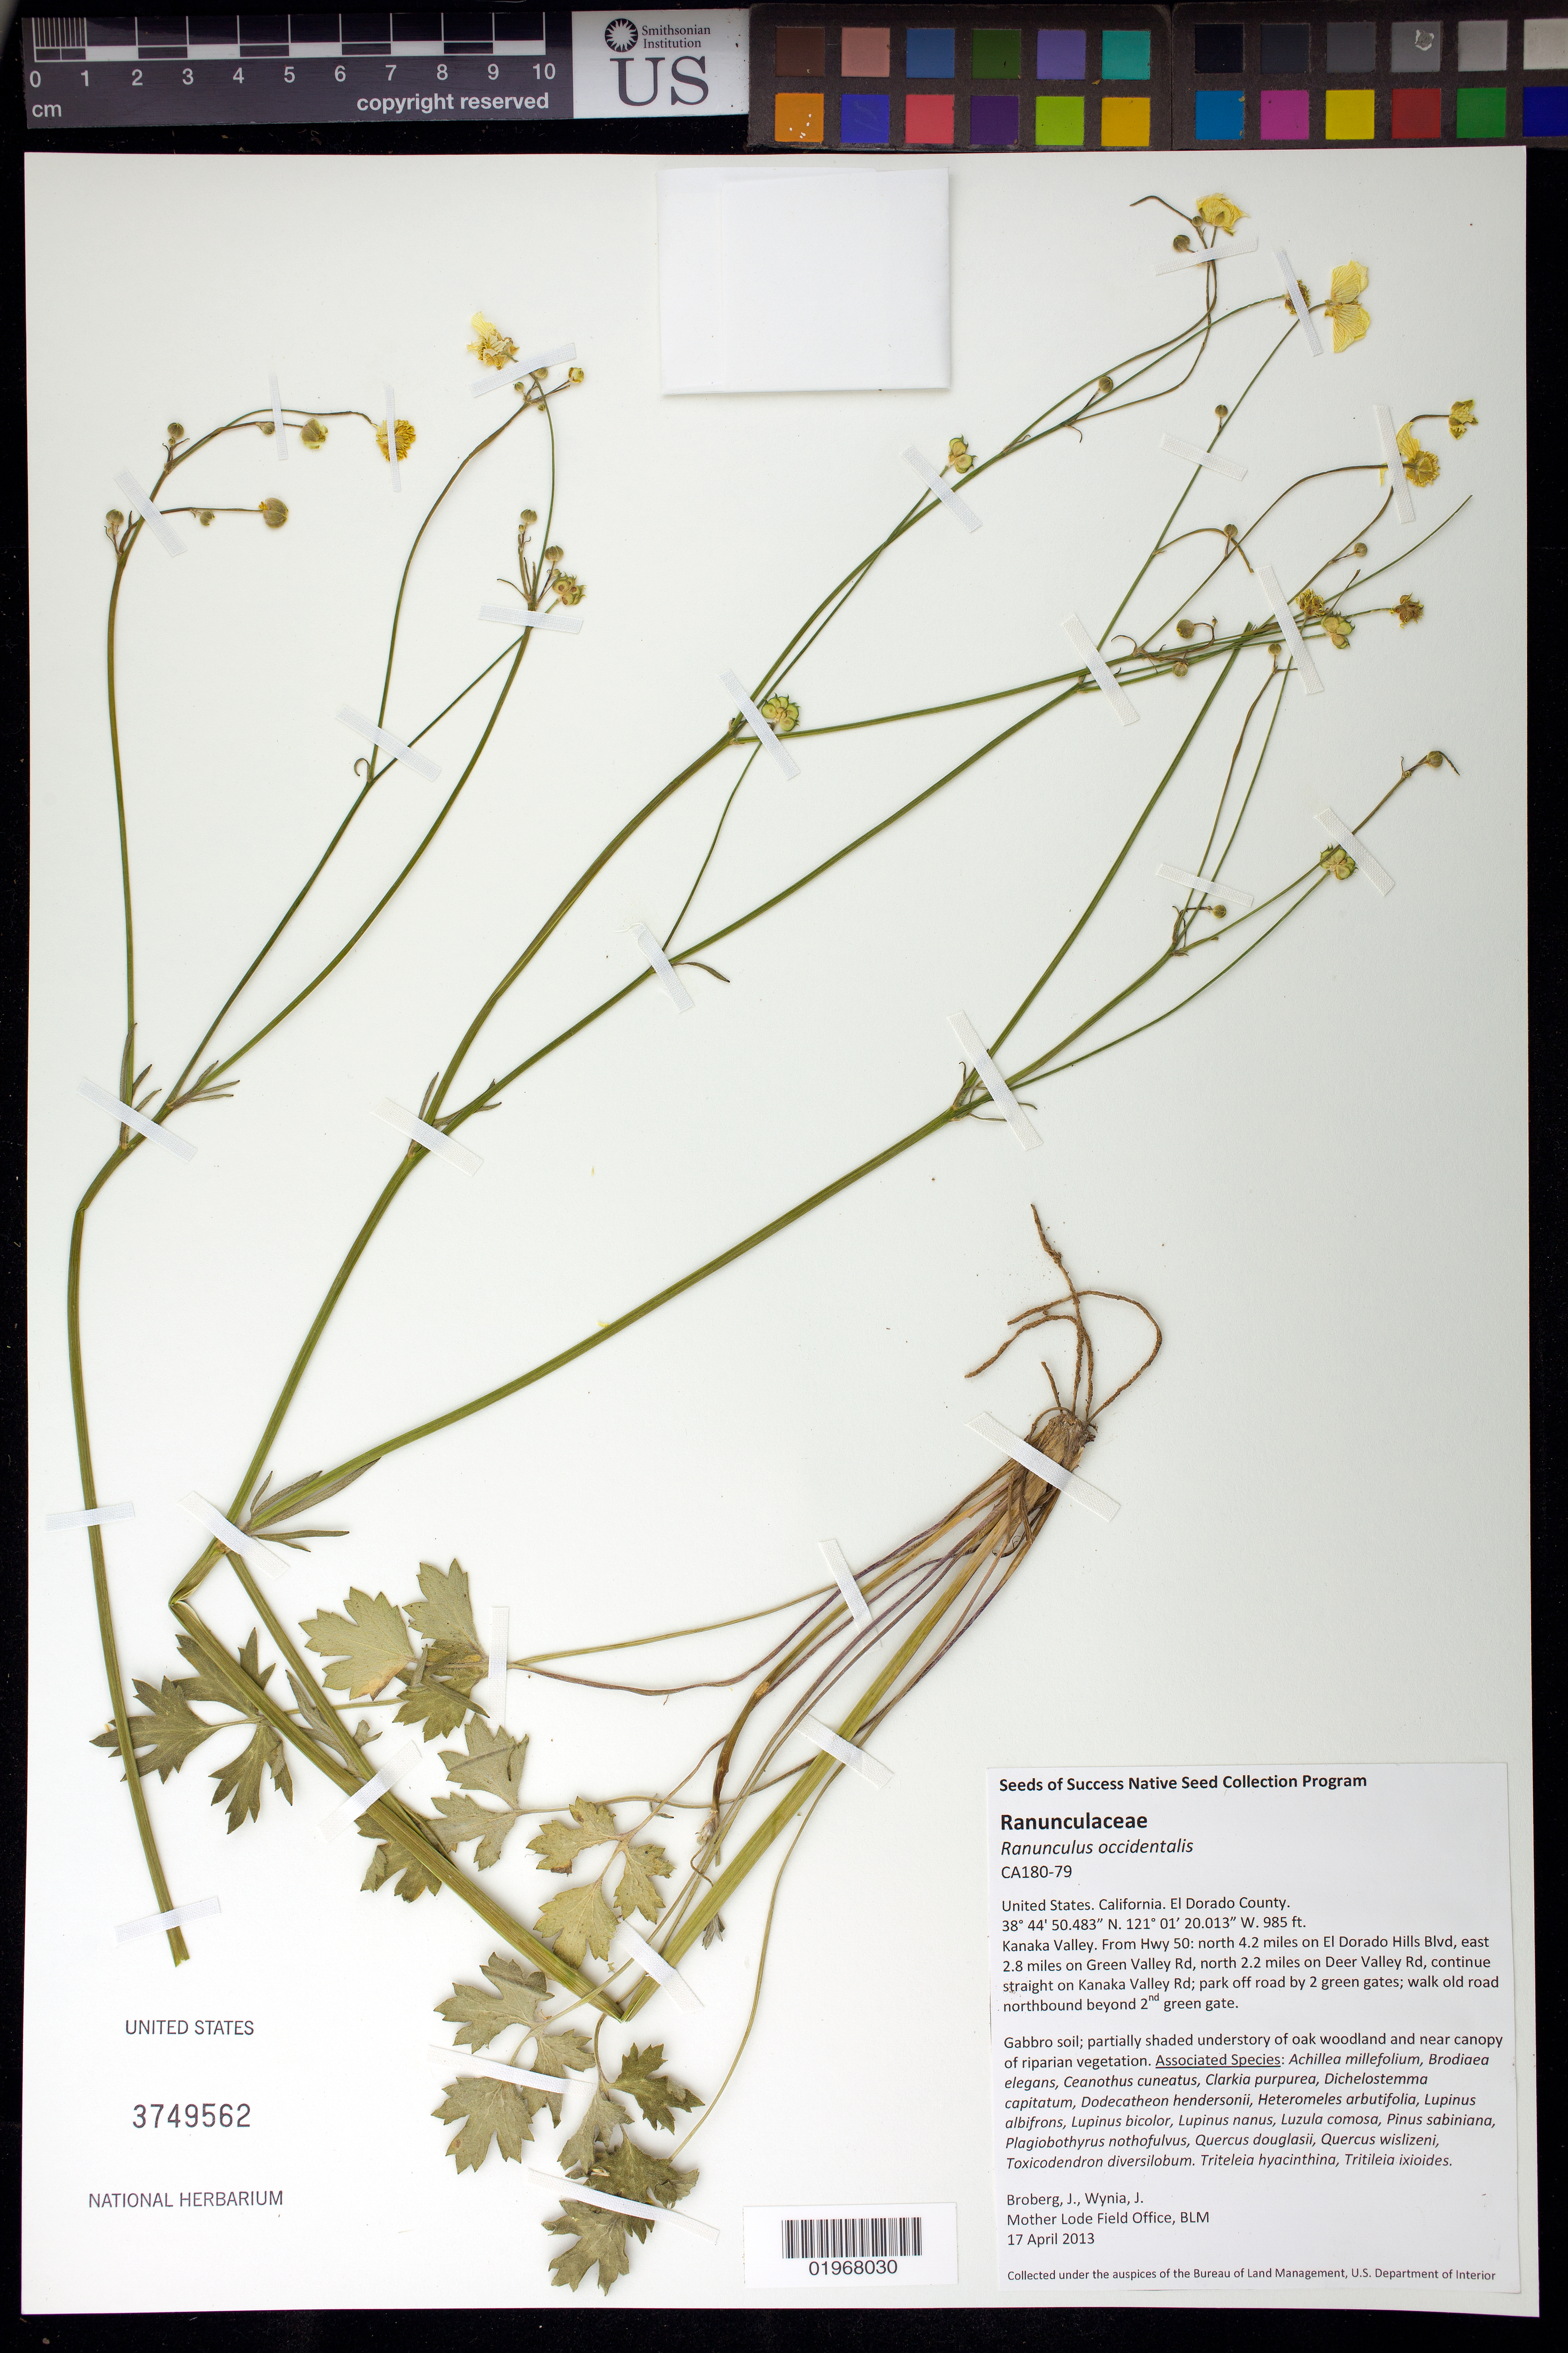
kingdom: Plantae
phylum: Tracheophyta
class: Magnoliopsida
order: Ranunculales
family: Ranunculaceae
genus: Ranunculus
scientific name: Ranunculus occidentalis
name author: Nutt.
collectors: J. Broberg & J. Wynia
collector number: Ca180-79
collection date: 2013-04-17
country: United States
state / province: California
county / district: El Dorado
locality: Kanaka Valley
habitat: Gabbro soil, partially shaded understory of oak woodland and near canopy of riparian vegetation.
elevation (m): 300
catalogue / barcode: US 3749562